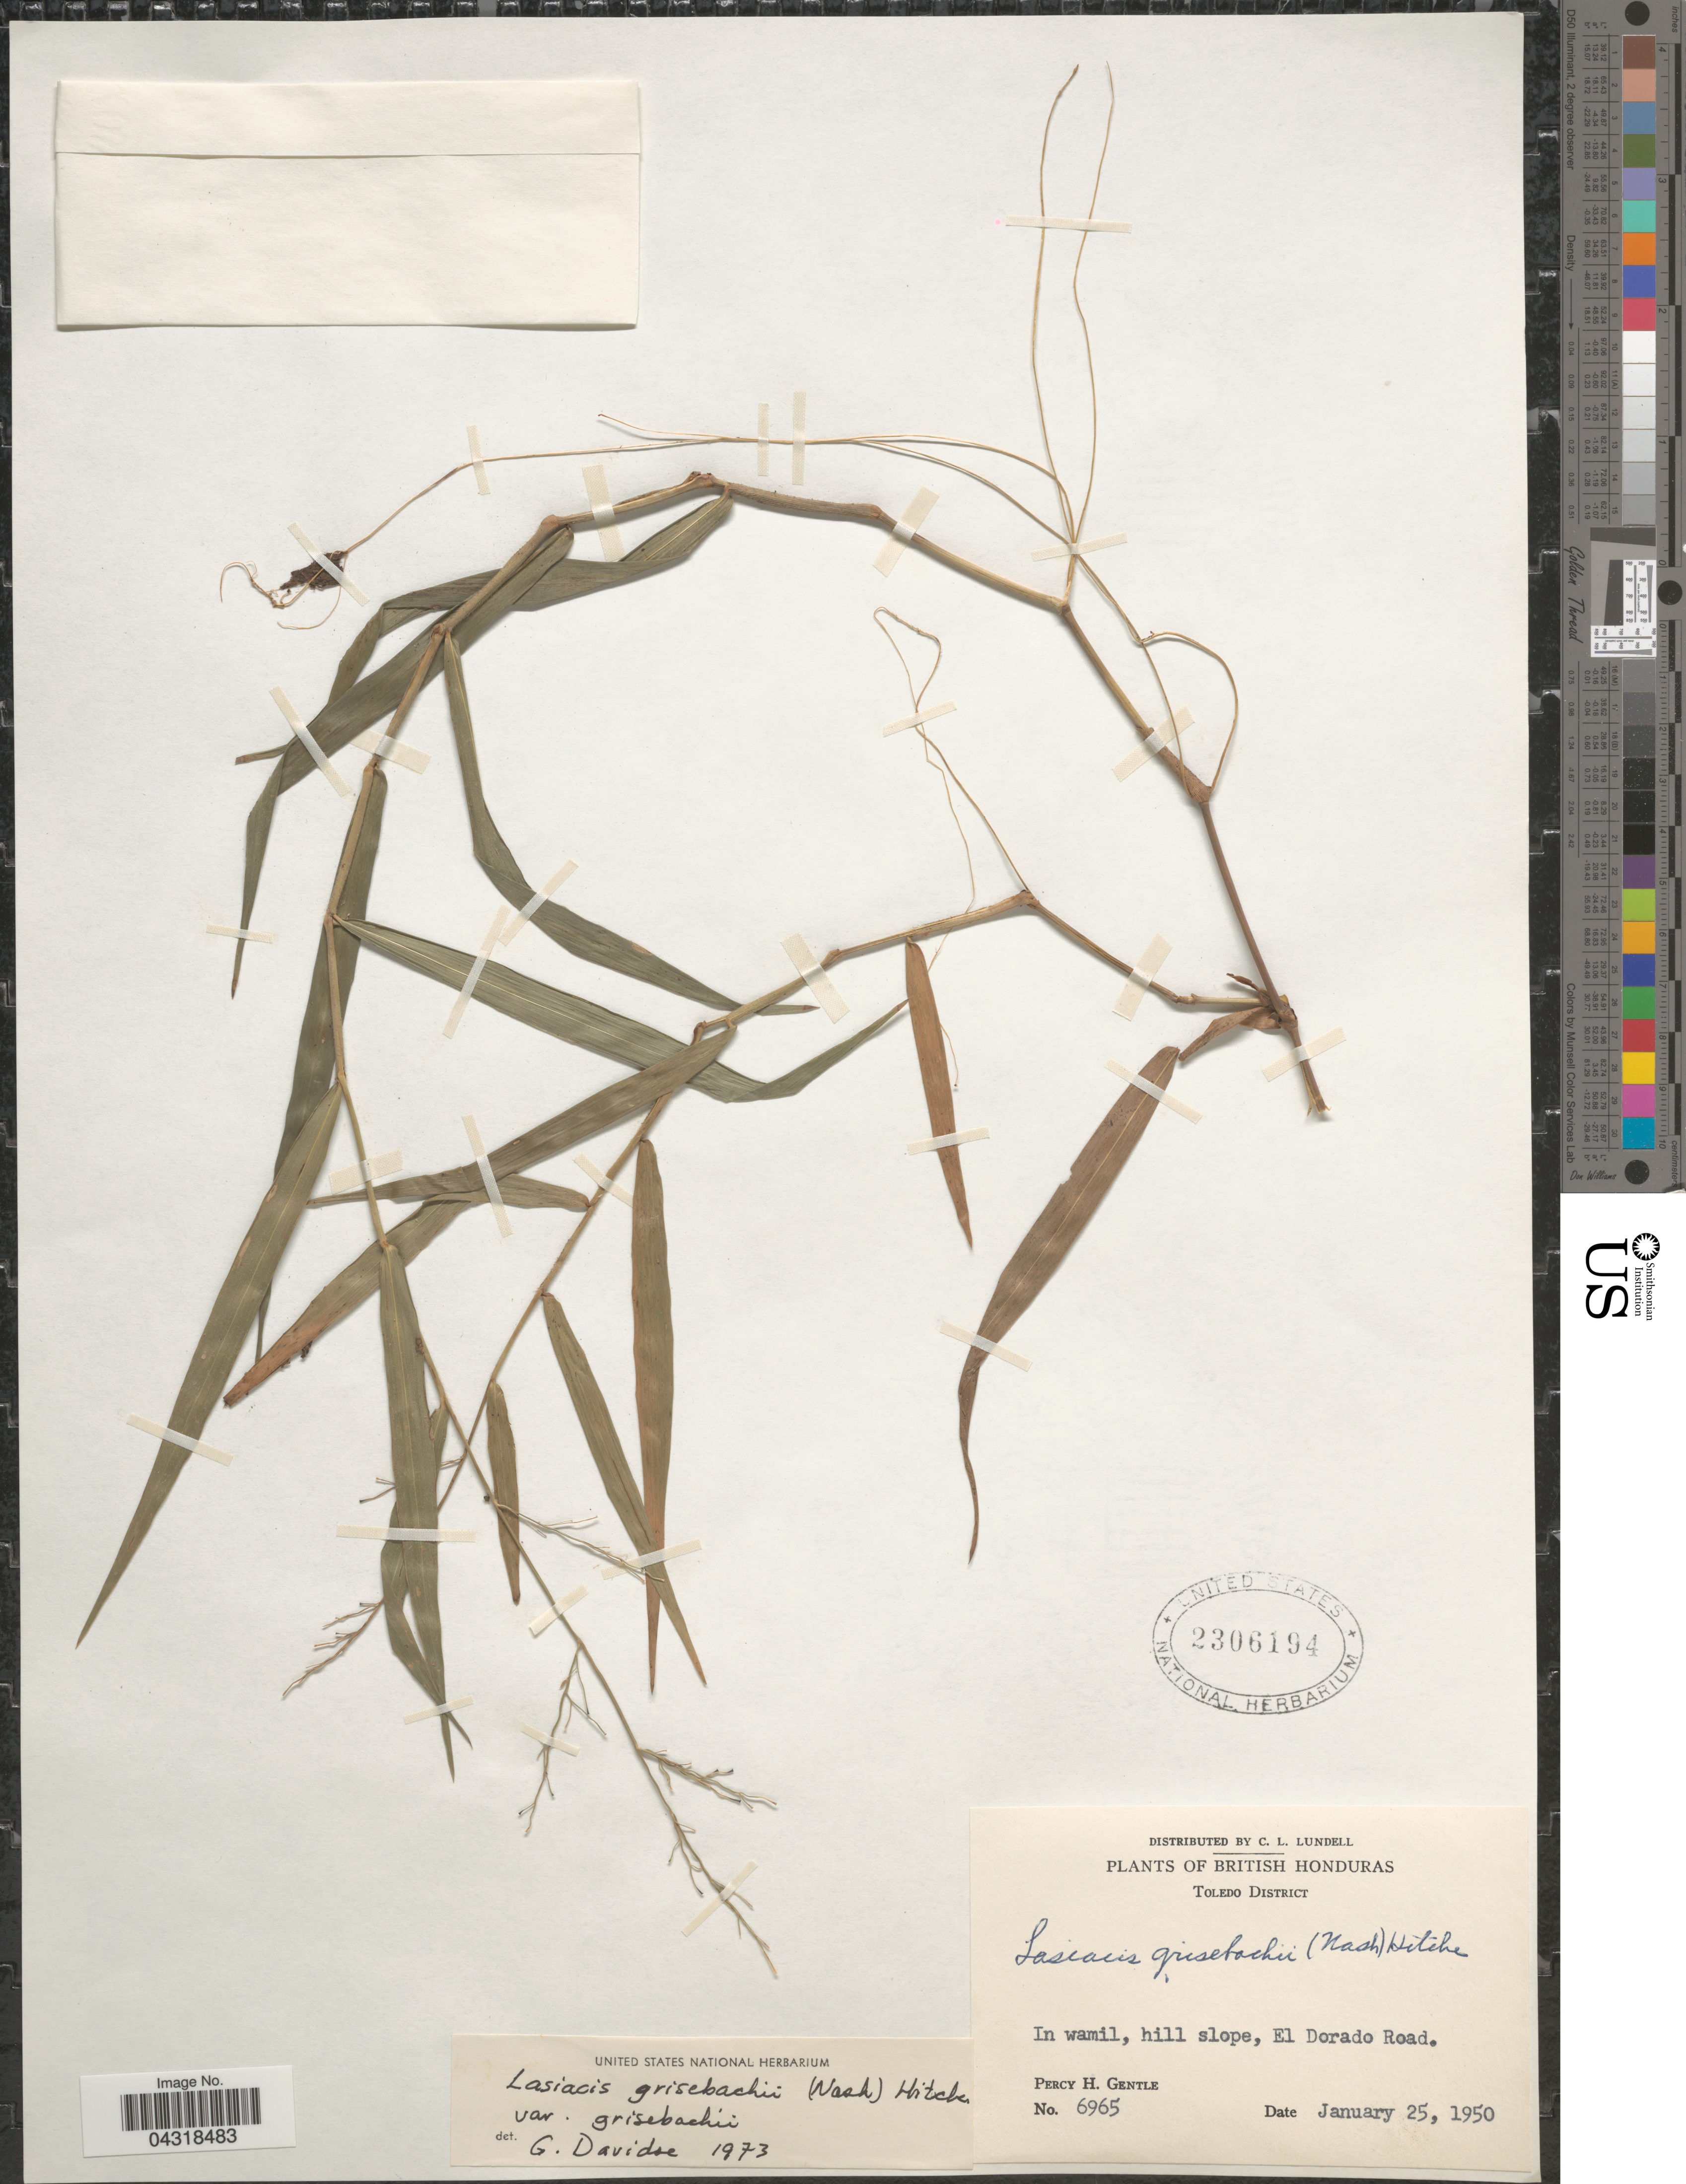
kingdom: Plantae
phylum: Tracheophyta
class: Liliopsida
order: Poales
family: Poaceae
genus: Lasiacis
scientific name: Lasiacis grisebachii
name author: (Nash) Hitchc.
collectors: P. H. Gentle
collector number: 6965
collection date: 1950-01-25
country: Belize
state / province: Toledo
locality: British Honduras. Toledo District. In wamil, hill slope, El Dorado Road.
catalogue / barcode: US 2306194